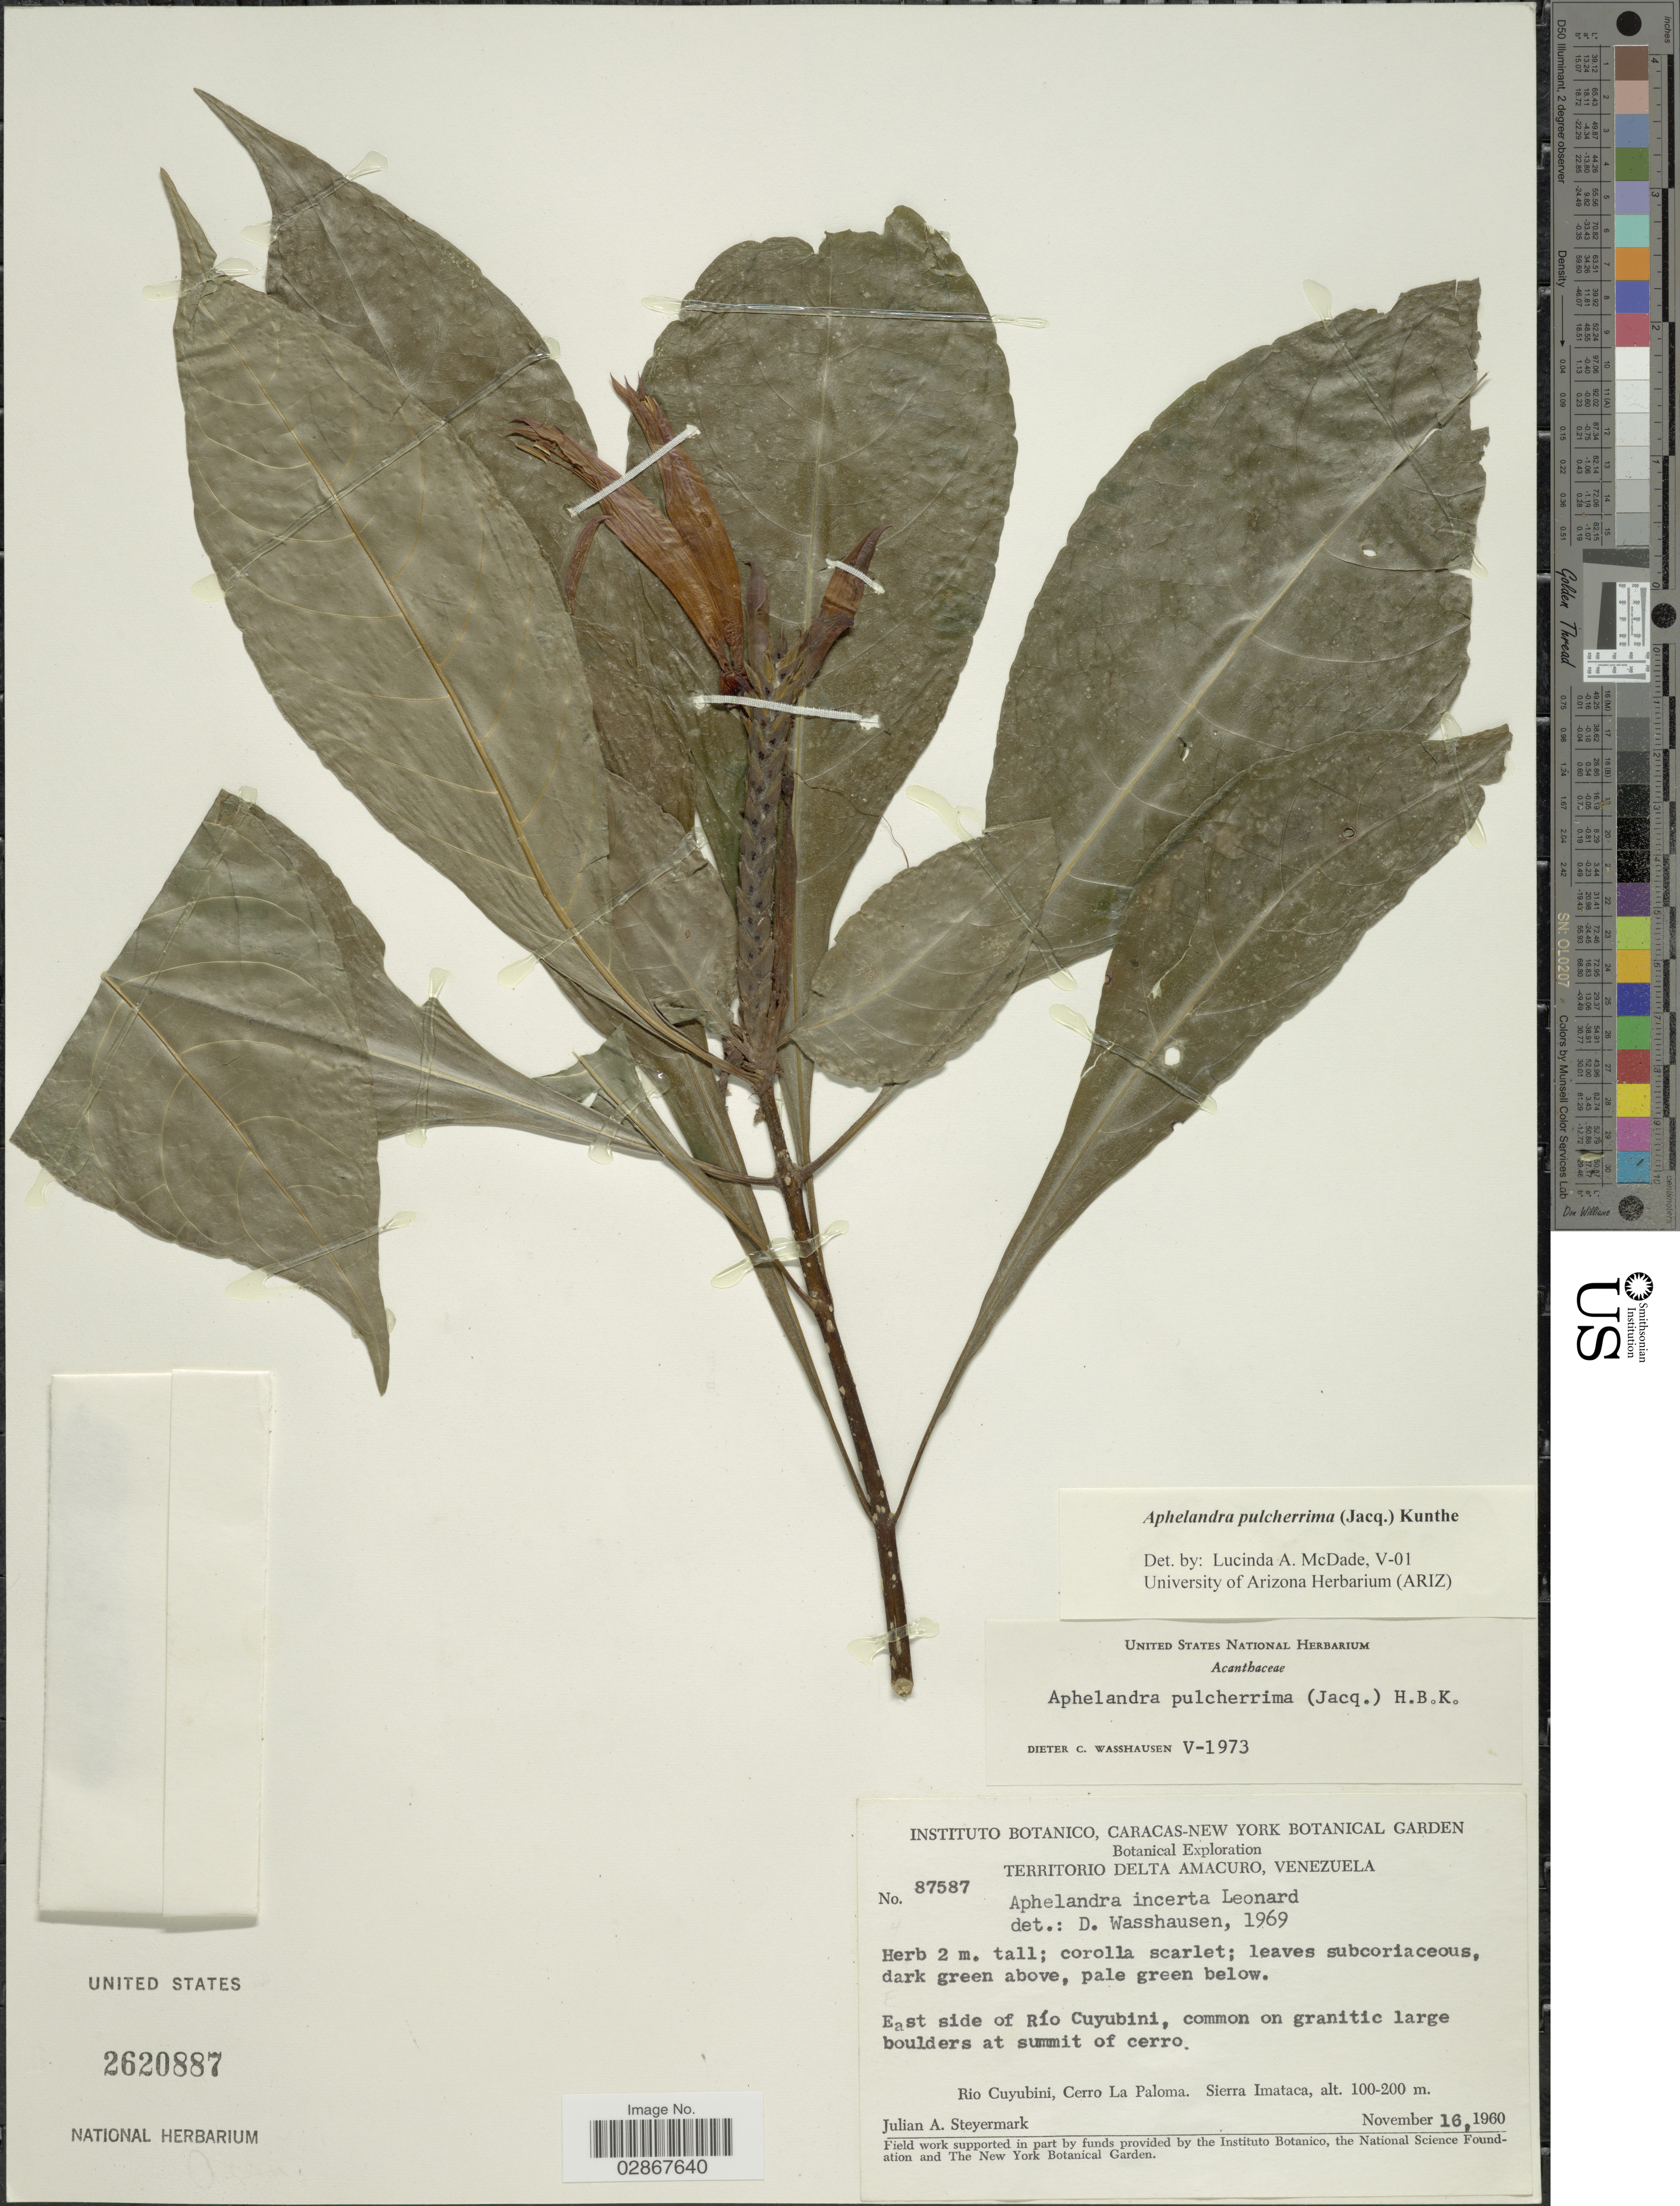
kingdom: Plantae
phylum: Tracheophyta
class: Magnoliopsida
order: Lamiales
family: Acanthaceae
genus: Aphelandra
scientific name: Aphelandra pulcherrima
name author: (Jacq.) Kunth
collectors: J. Steyermark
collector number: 87587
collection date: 1960-11-16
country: Venezuela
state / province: Delta Amacuro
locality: East side of Río Cuyubini. Rio Cuyubini, Cerro La Paloma. Sierra Imataca.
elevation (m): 100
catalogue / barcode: US 2620887